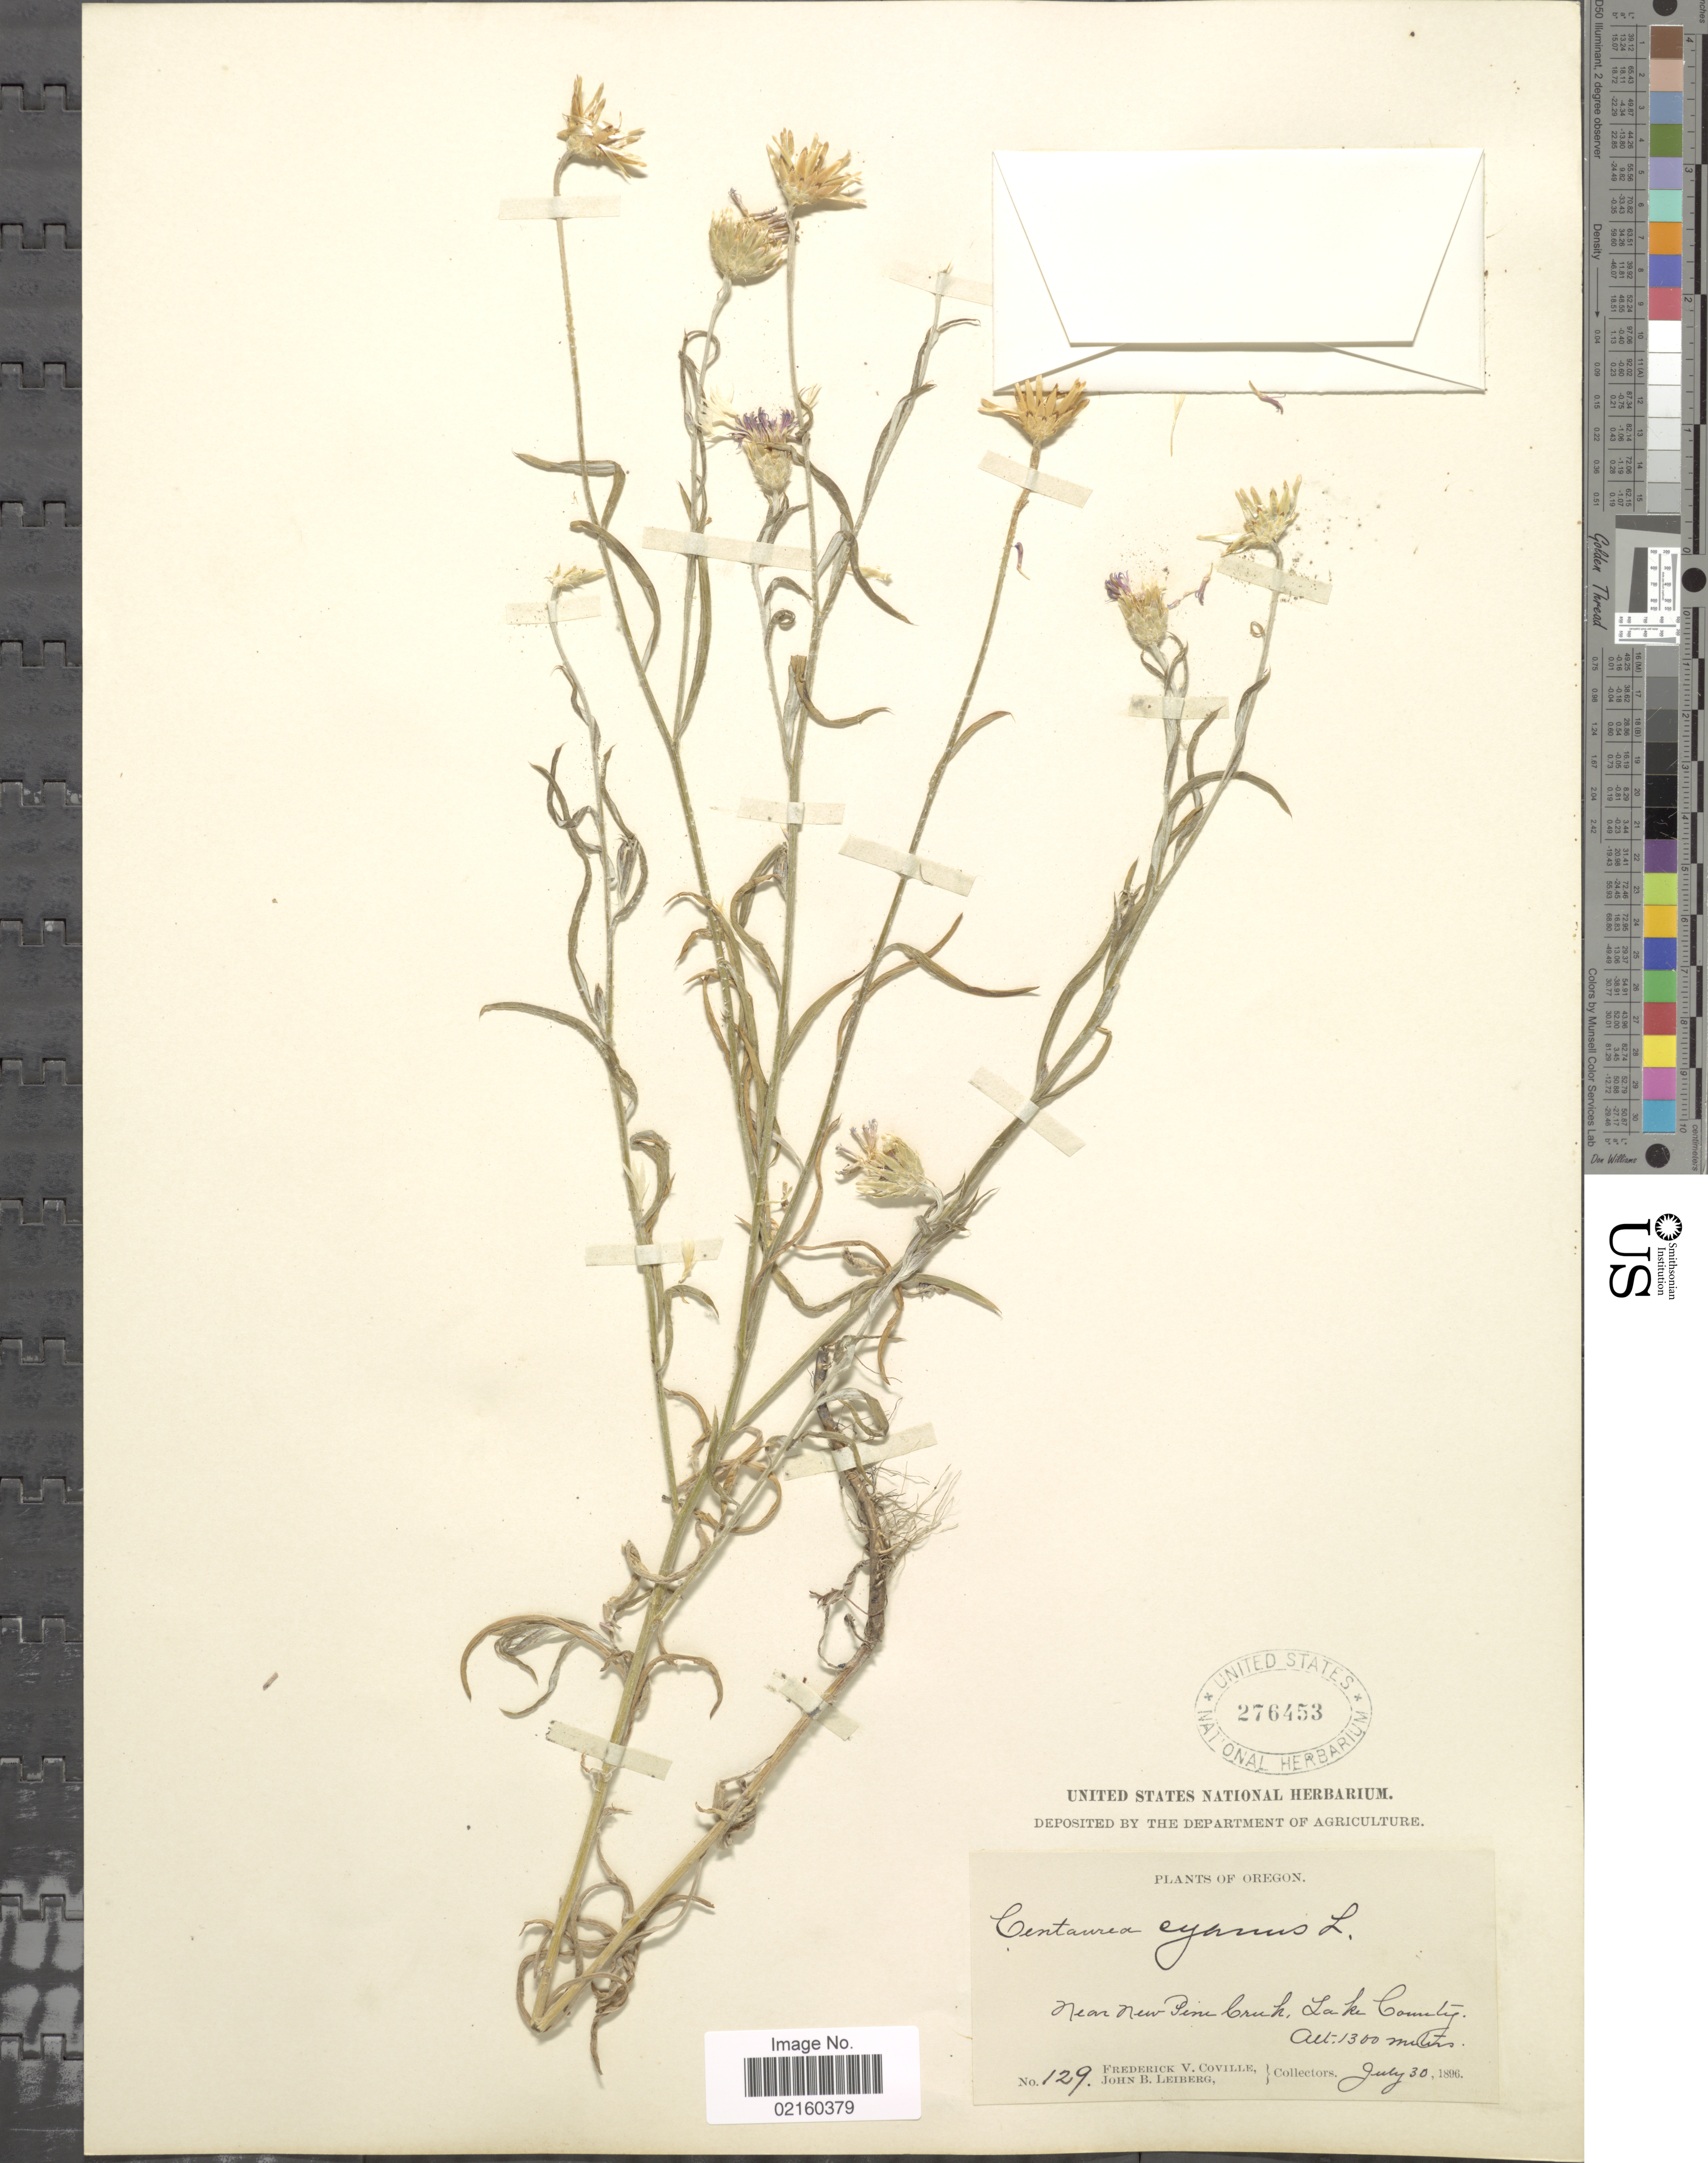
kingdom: Plantae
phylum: Tracheophyta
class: Magnoliopsida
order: Asterales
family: Asteraceae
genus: Centaurea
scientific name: Centaurea cyanus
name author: L.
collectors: F. V. Coville & J. Leiberg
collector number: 129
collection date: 1896-07-30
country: United States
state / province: Oregon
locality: Near New Pine Creek, Lake County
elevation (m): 1300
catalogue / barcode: US 276453